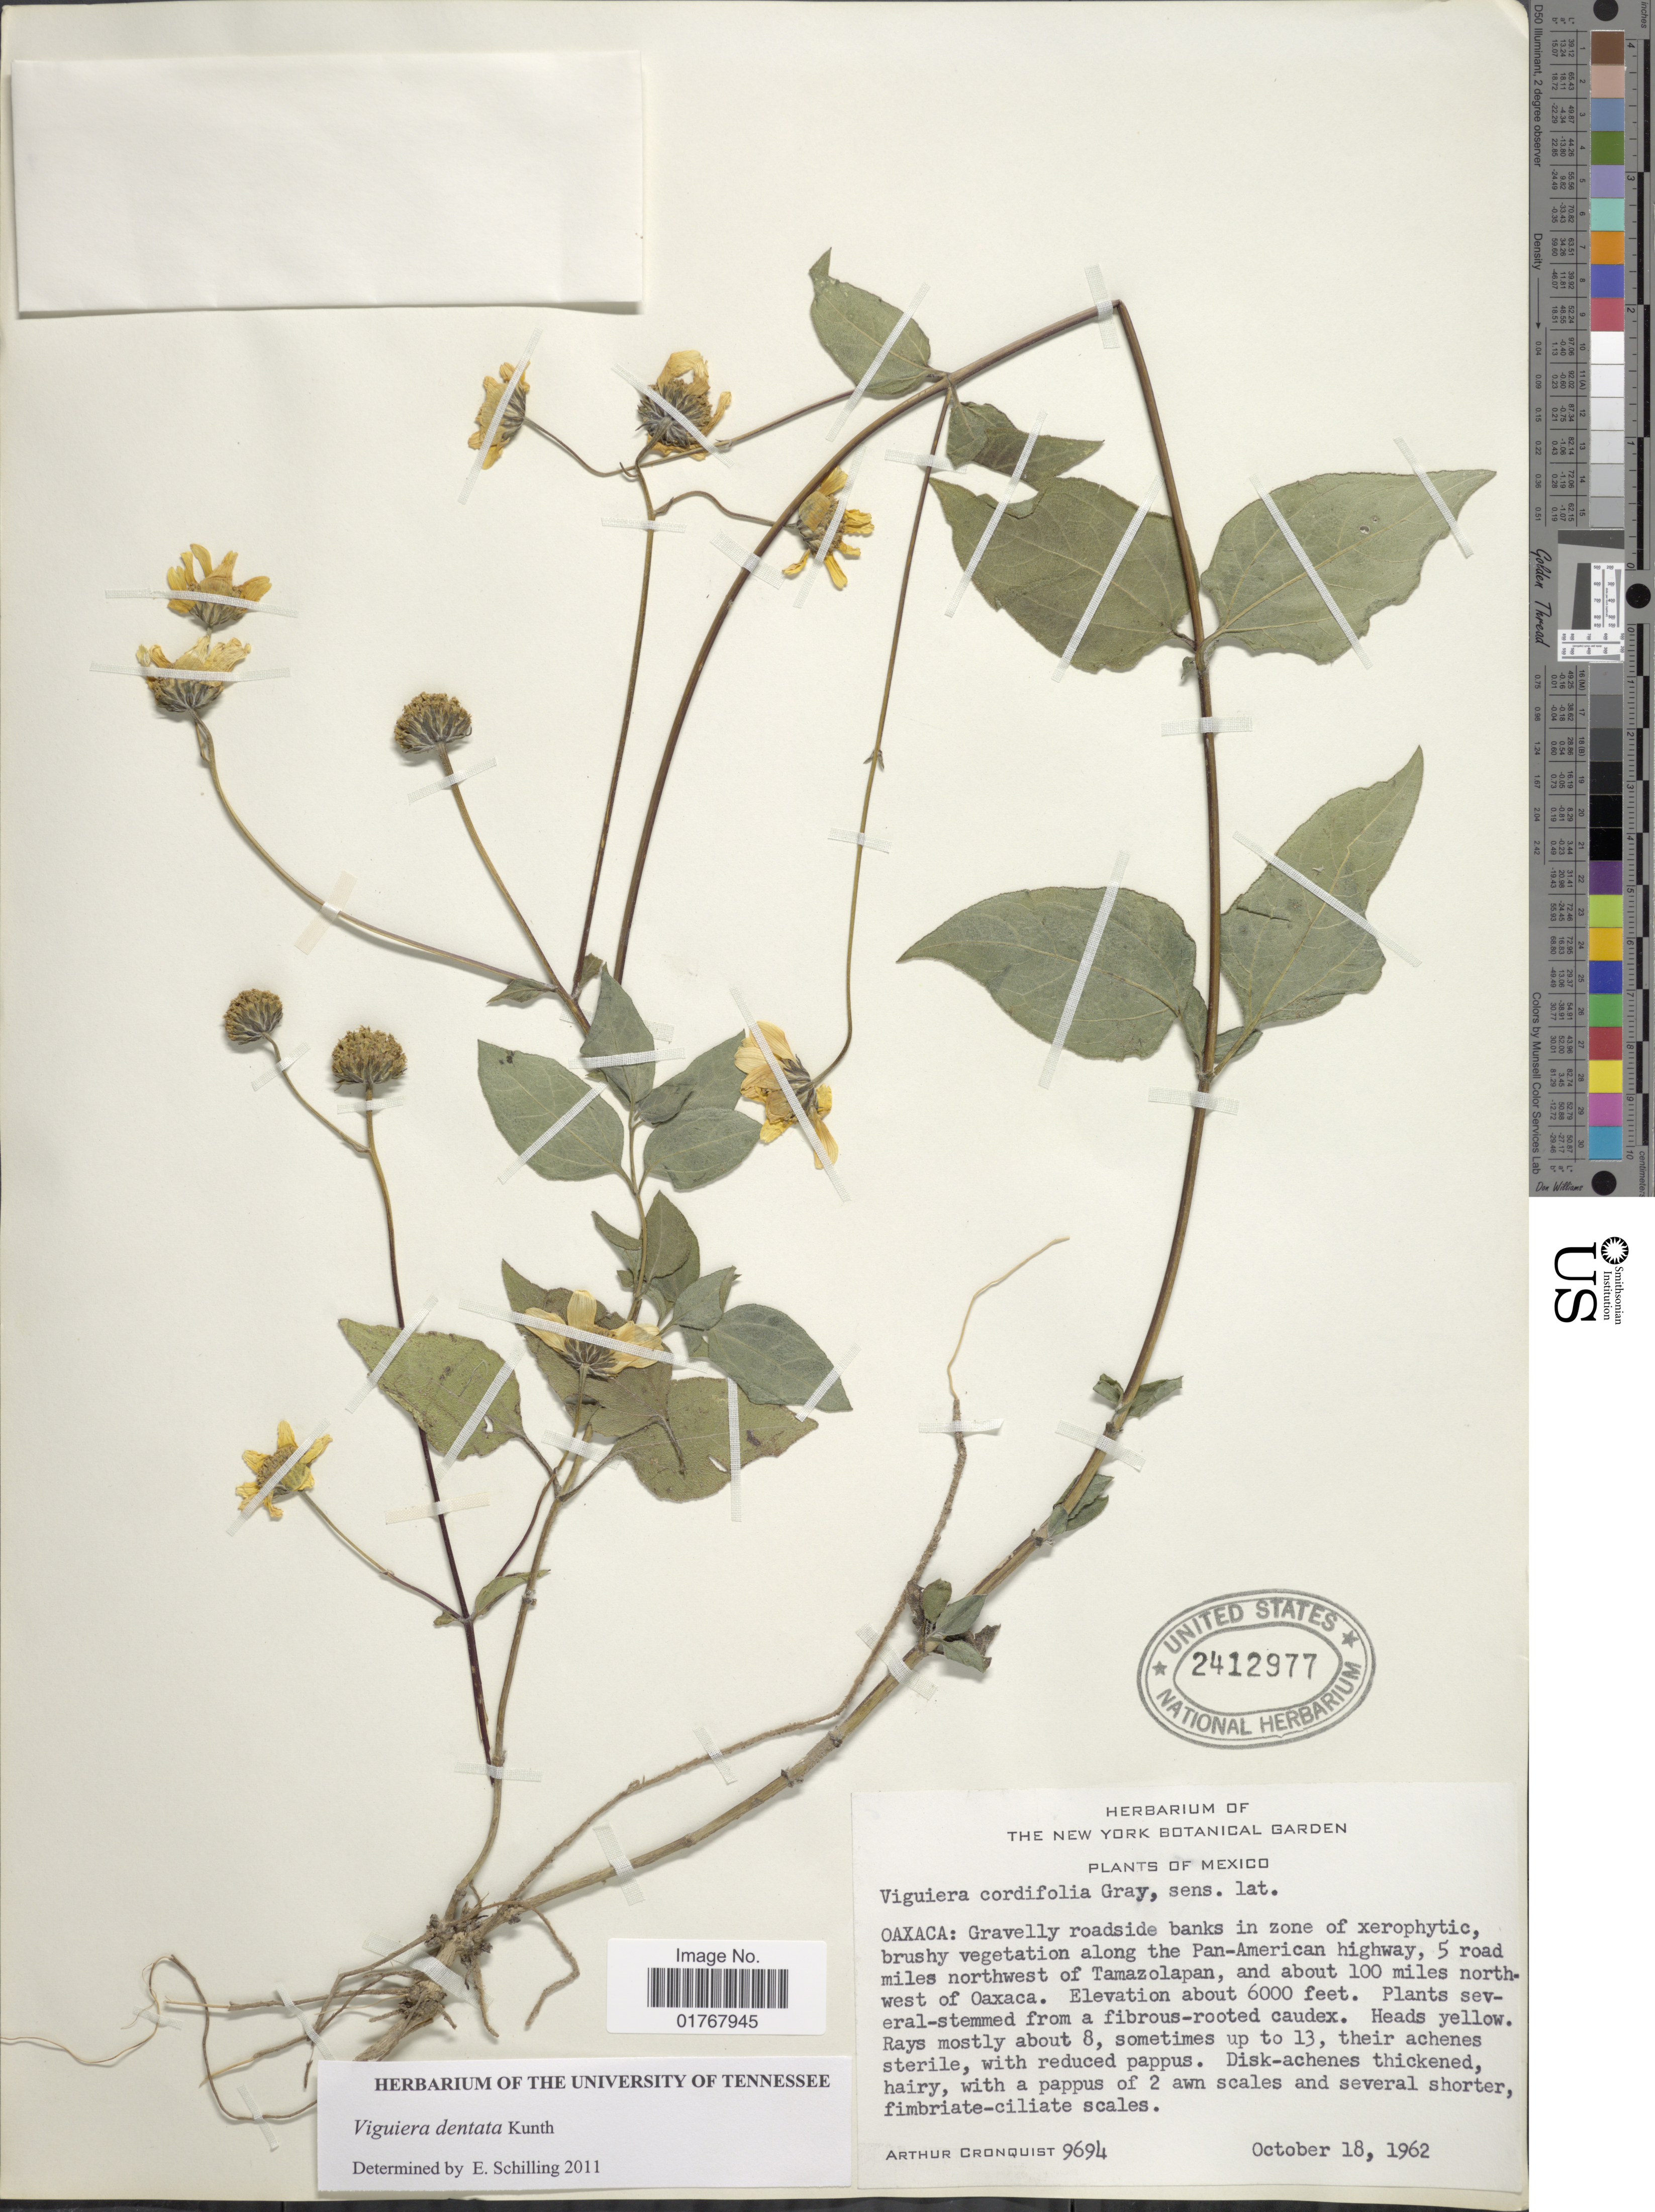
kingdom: Plantae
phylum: Tracheophyta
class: Magnoliopsida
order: Asterales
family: Asteraceae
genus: Viguiera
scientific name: Viguiera dentata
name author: (Cav.) Spreng.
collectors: A. J. Cronquist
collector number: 9694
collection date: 1962-10-18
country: Mexico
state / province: Oaxaca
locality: Gravelly roadside banks in zone of xerophytic, brushy vegetation along the Pan-American highway, 5 road miles northwest of Tamazolapan, and about 100 miles north-west of Oaxaca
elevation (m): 1829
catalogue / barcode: US 2412977